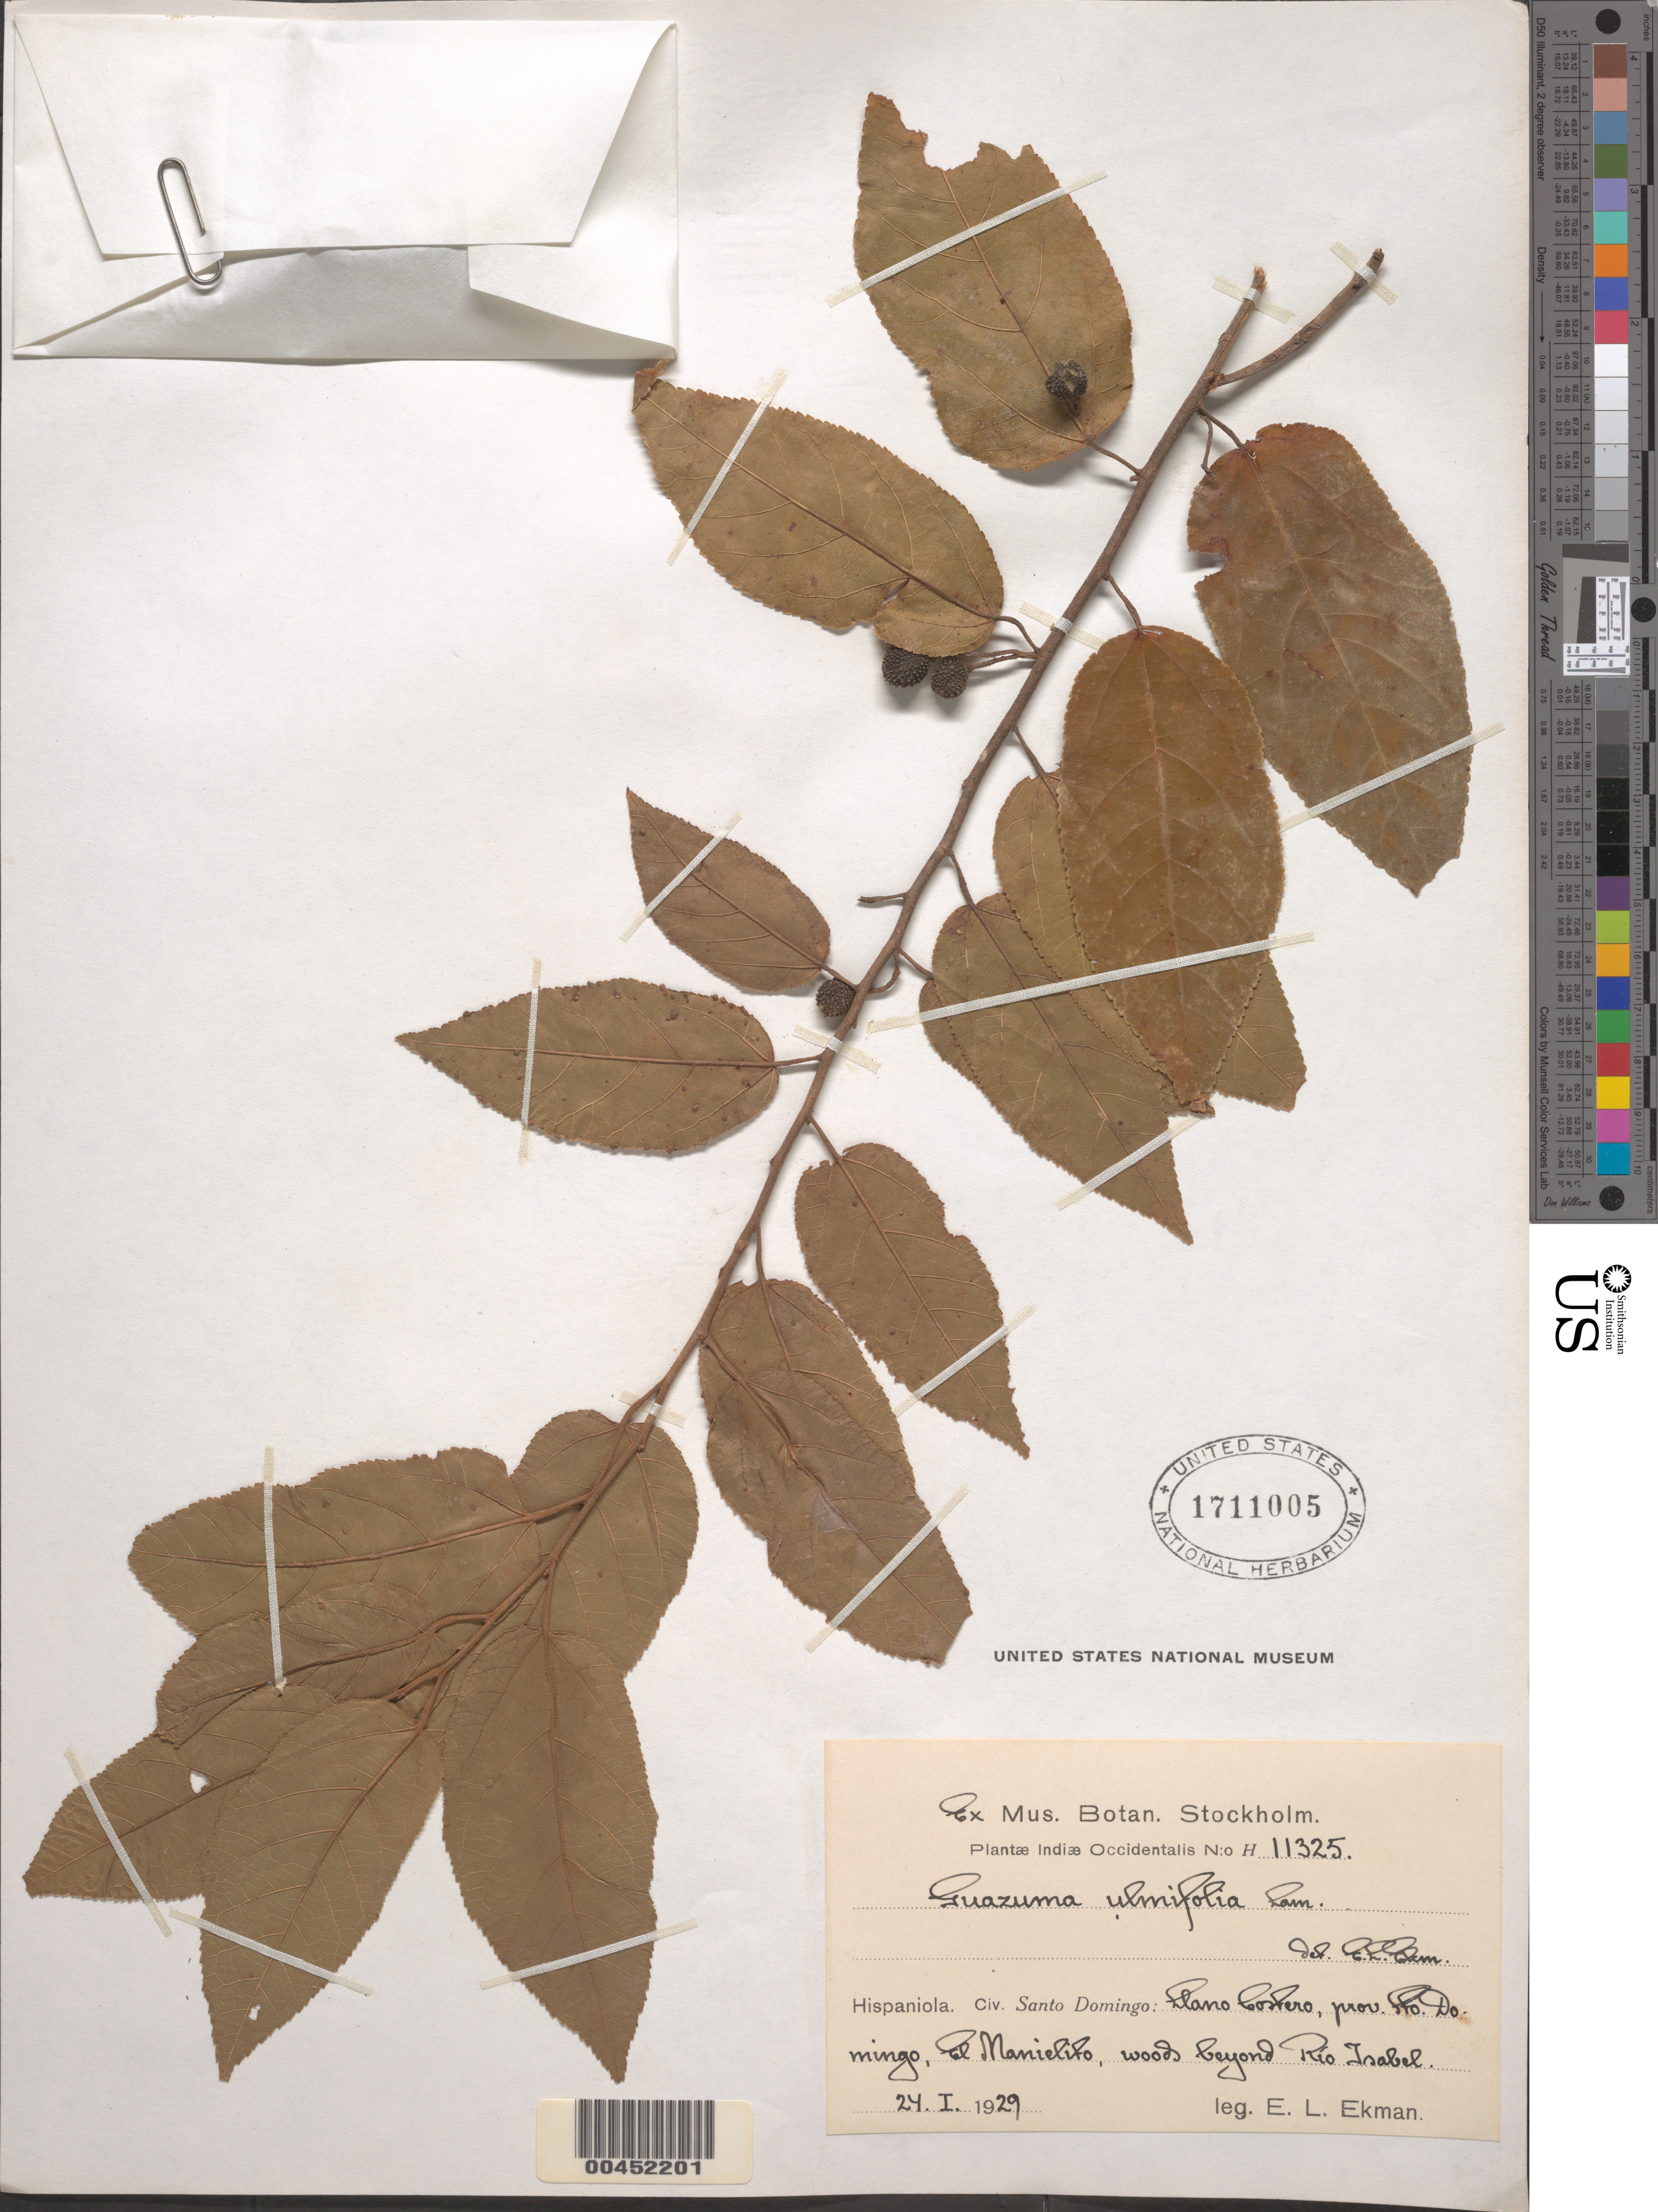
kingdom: Plantae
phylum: Tracheophyta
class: Magnoliopsida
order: Malvales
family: Malvaceae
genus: Guazuma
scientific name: Guazuma ulmifolia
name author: Lam.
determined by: Ekman, E. L.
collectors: E. L. Ekman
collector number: herbarium 11325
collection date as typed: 24 Jan 1929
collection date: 1929-01-24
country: Dominican Republic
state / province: Distrito Nacional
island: Hispaniola Island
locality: El Manielito, woods beyond Río Isabel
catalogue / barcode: US 1711005